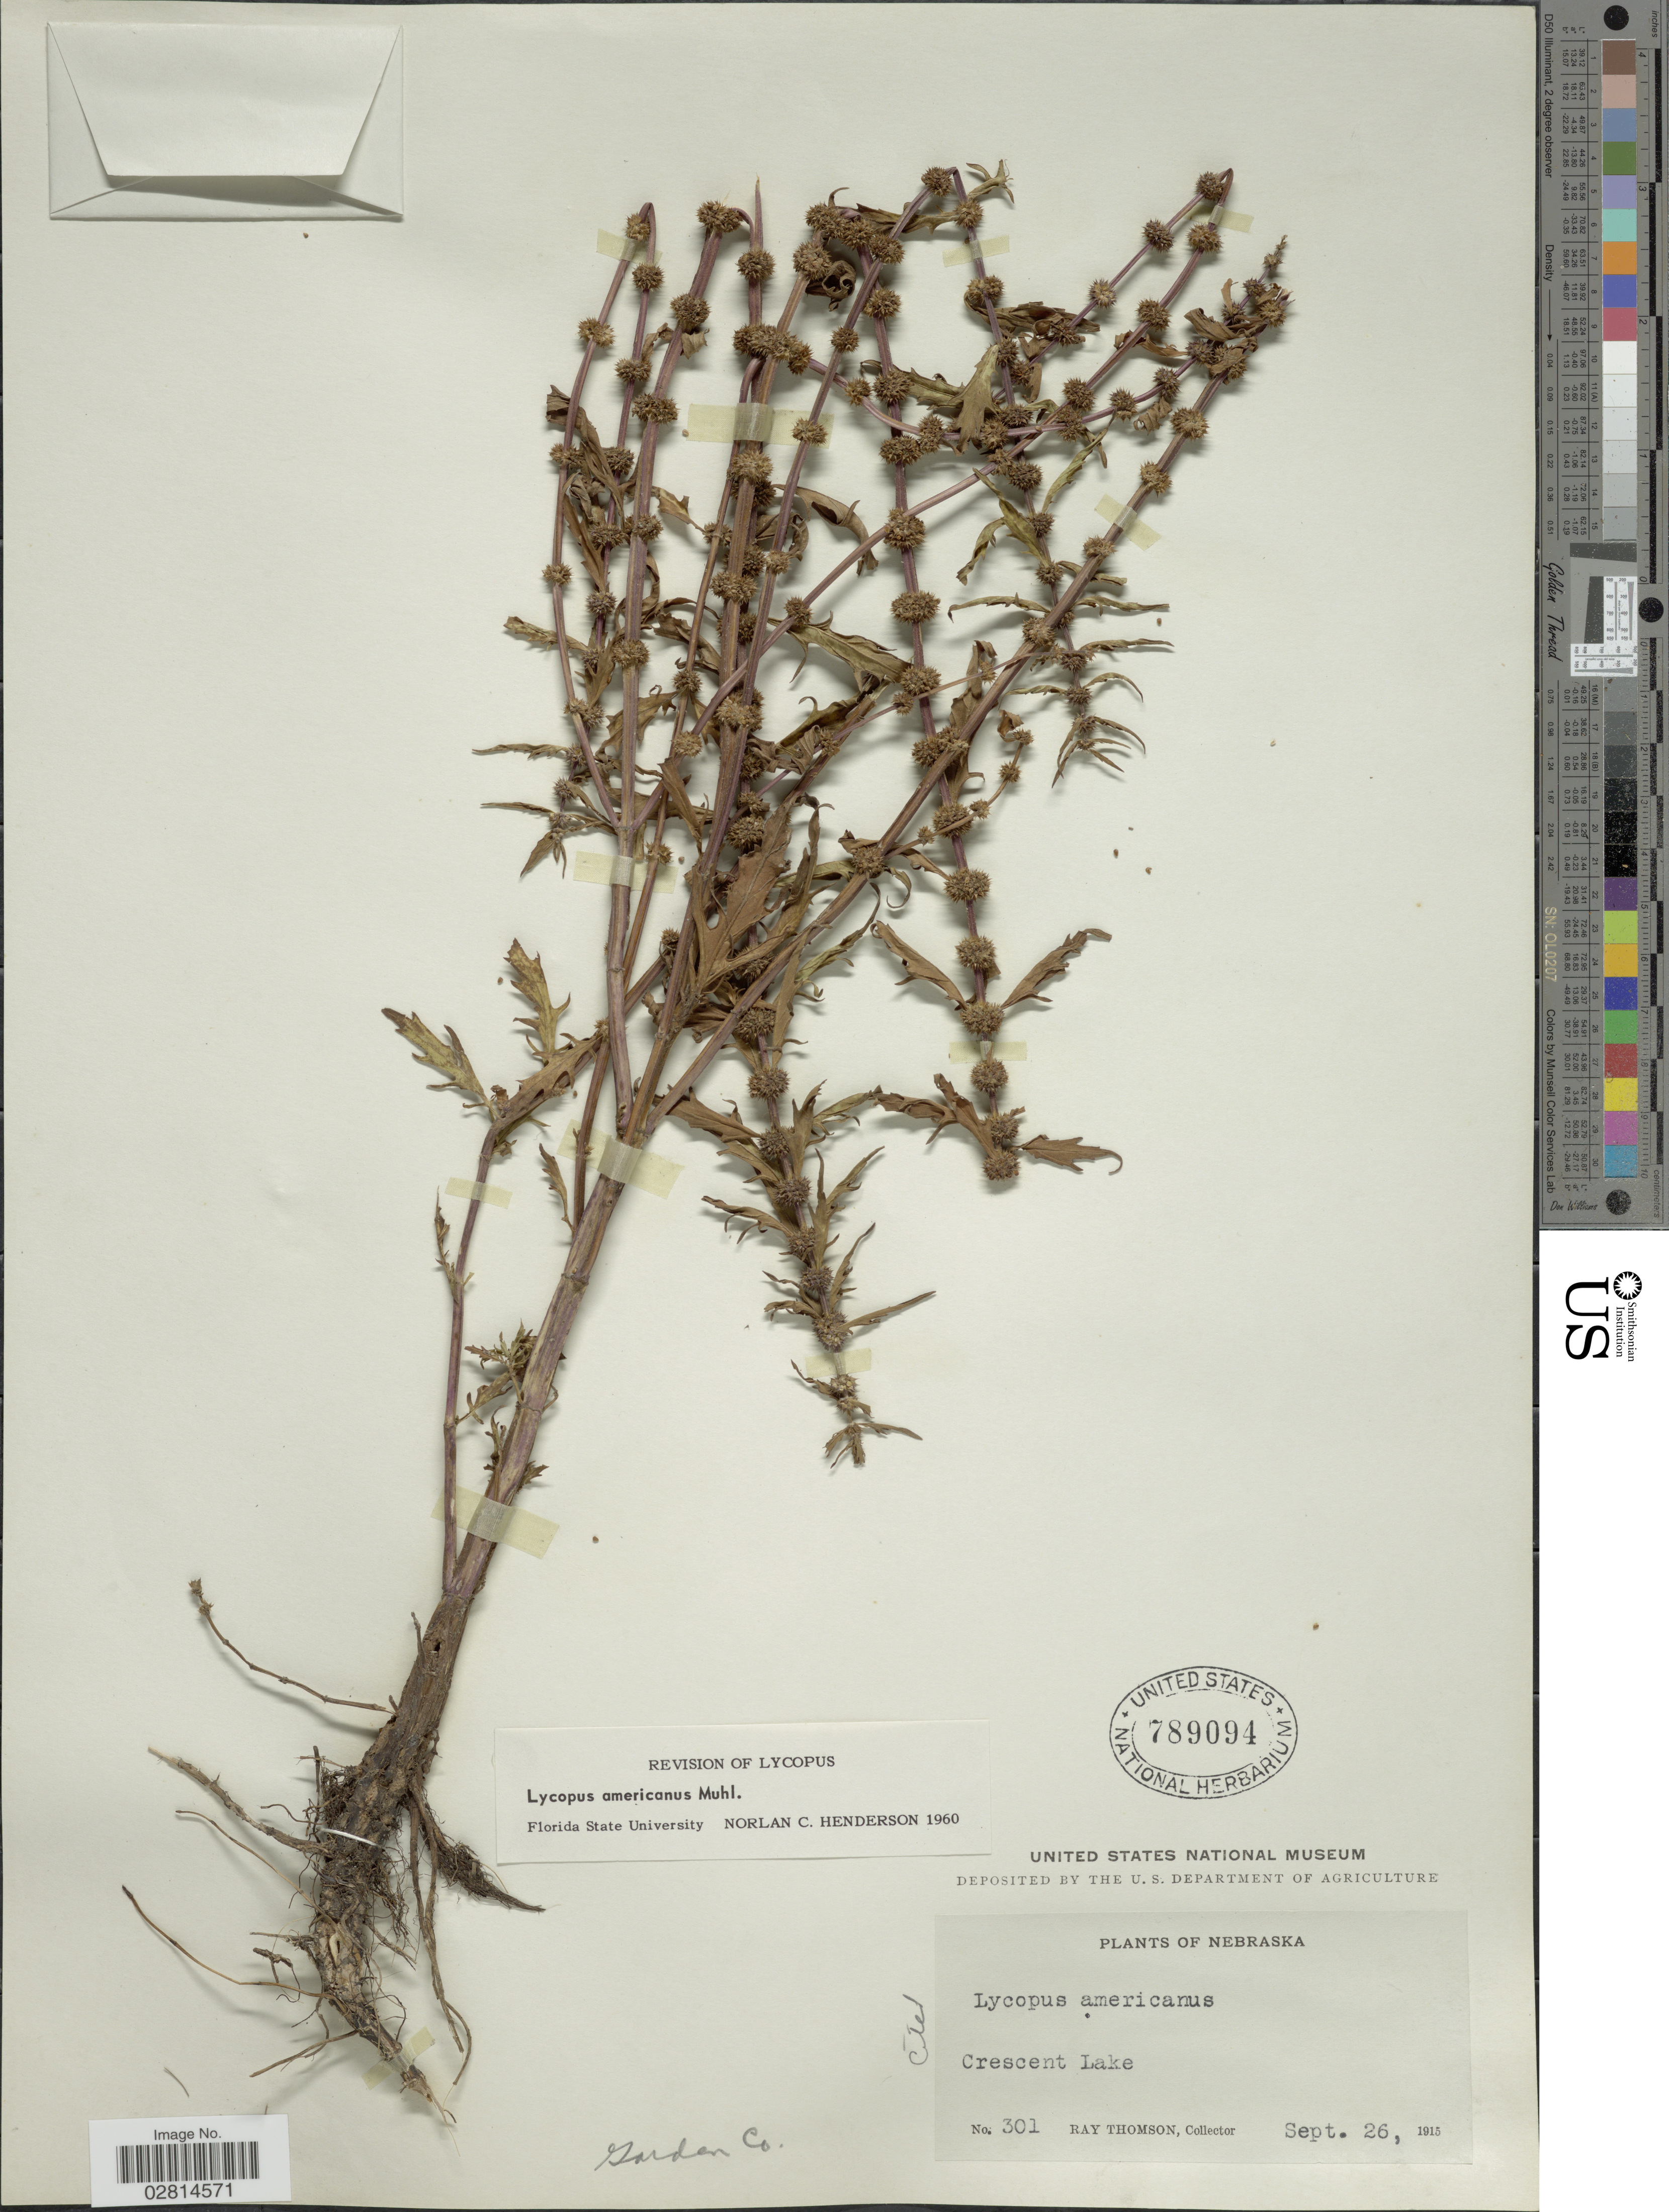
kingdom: Plantae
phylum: Tracheophyta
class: Magnoliopsida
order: Lamiales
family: Lamiaceae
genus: Lycopus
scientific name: Lycopus americanus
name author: Muhl. ex W.P.C. Barton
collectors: R. Thomson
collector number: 301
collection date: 1915-09-26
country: United States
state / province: Nebraska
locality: Crescent Lake. Garden Co.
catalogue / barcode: US 789094